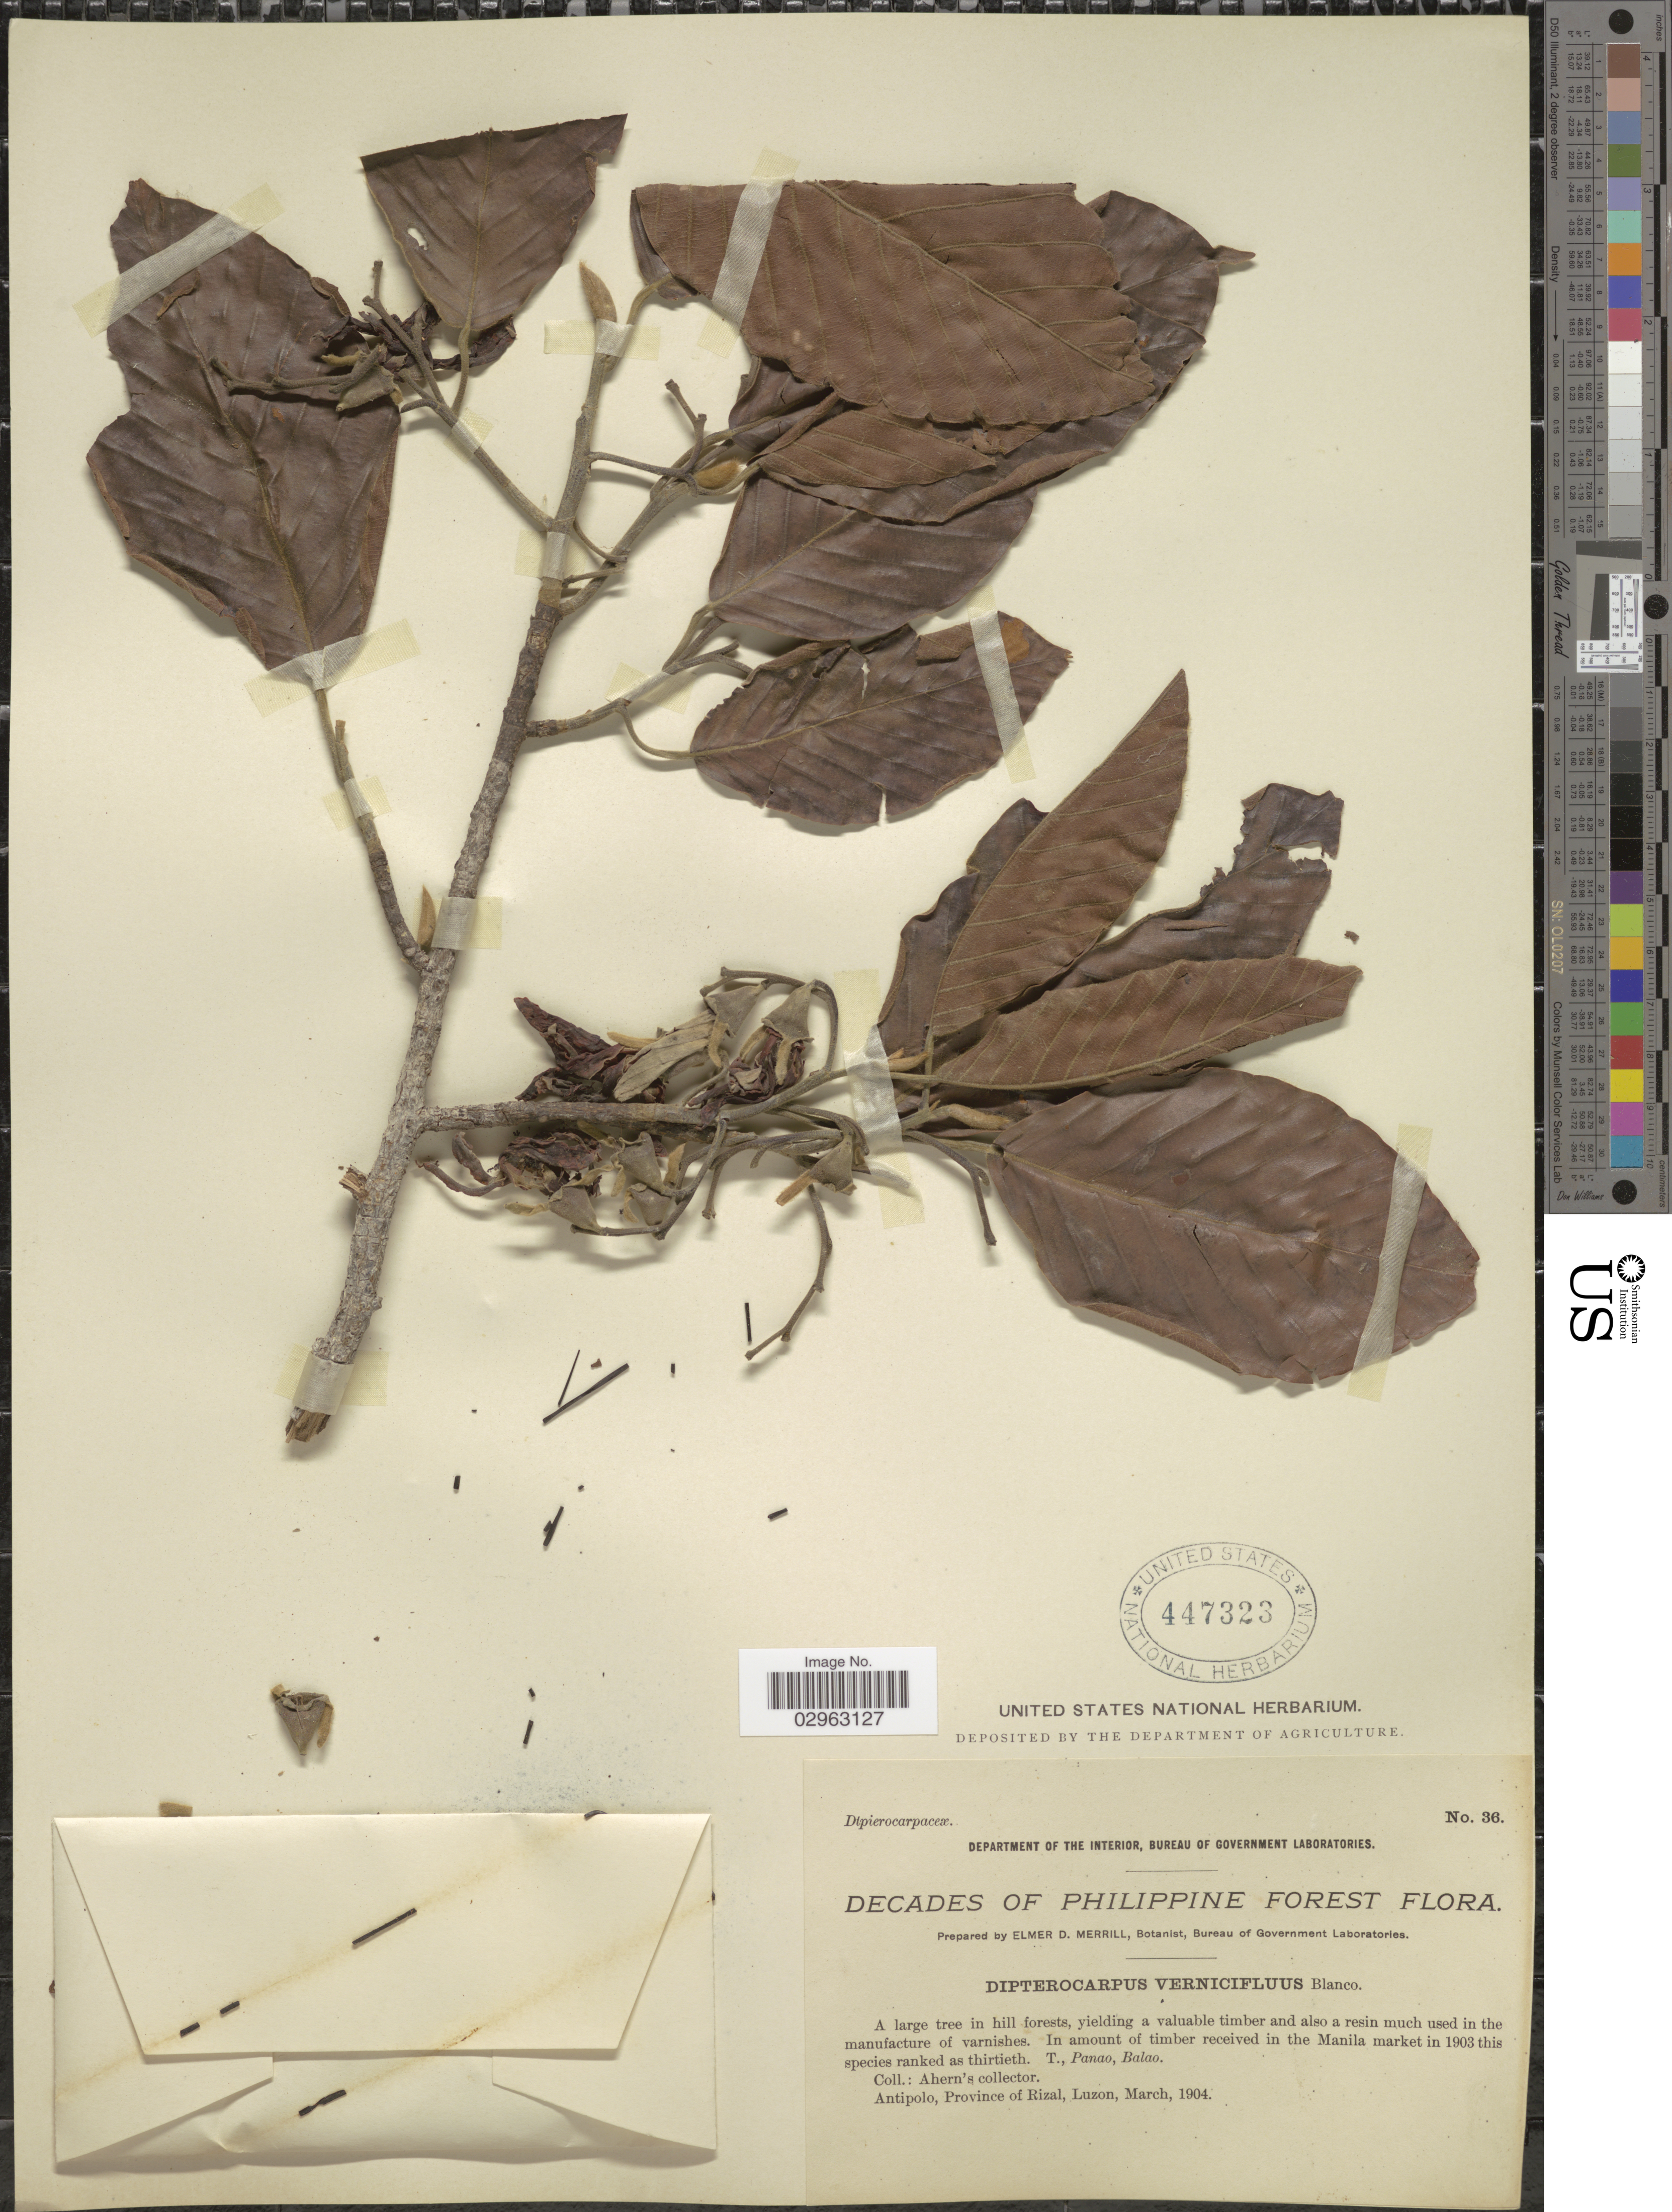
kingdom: Plantae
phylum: Tracheophyta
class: Magnoliopsida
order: Malvales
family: Dipterocarpaceae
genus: Dipterocarpus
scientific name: Dipterocarpus vernicifluus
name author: Blanco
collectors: Ahern's collector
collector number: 36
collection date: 1904-03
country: Philippines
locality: Antipolo, Province of Rizal, Luzon.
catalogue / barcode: US 447323